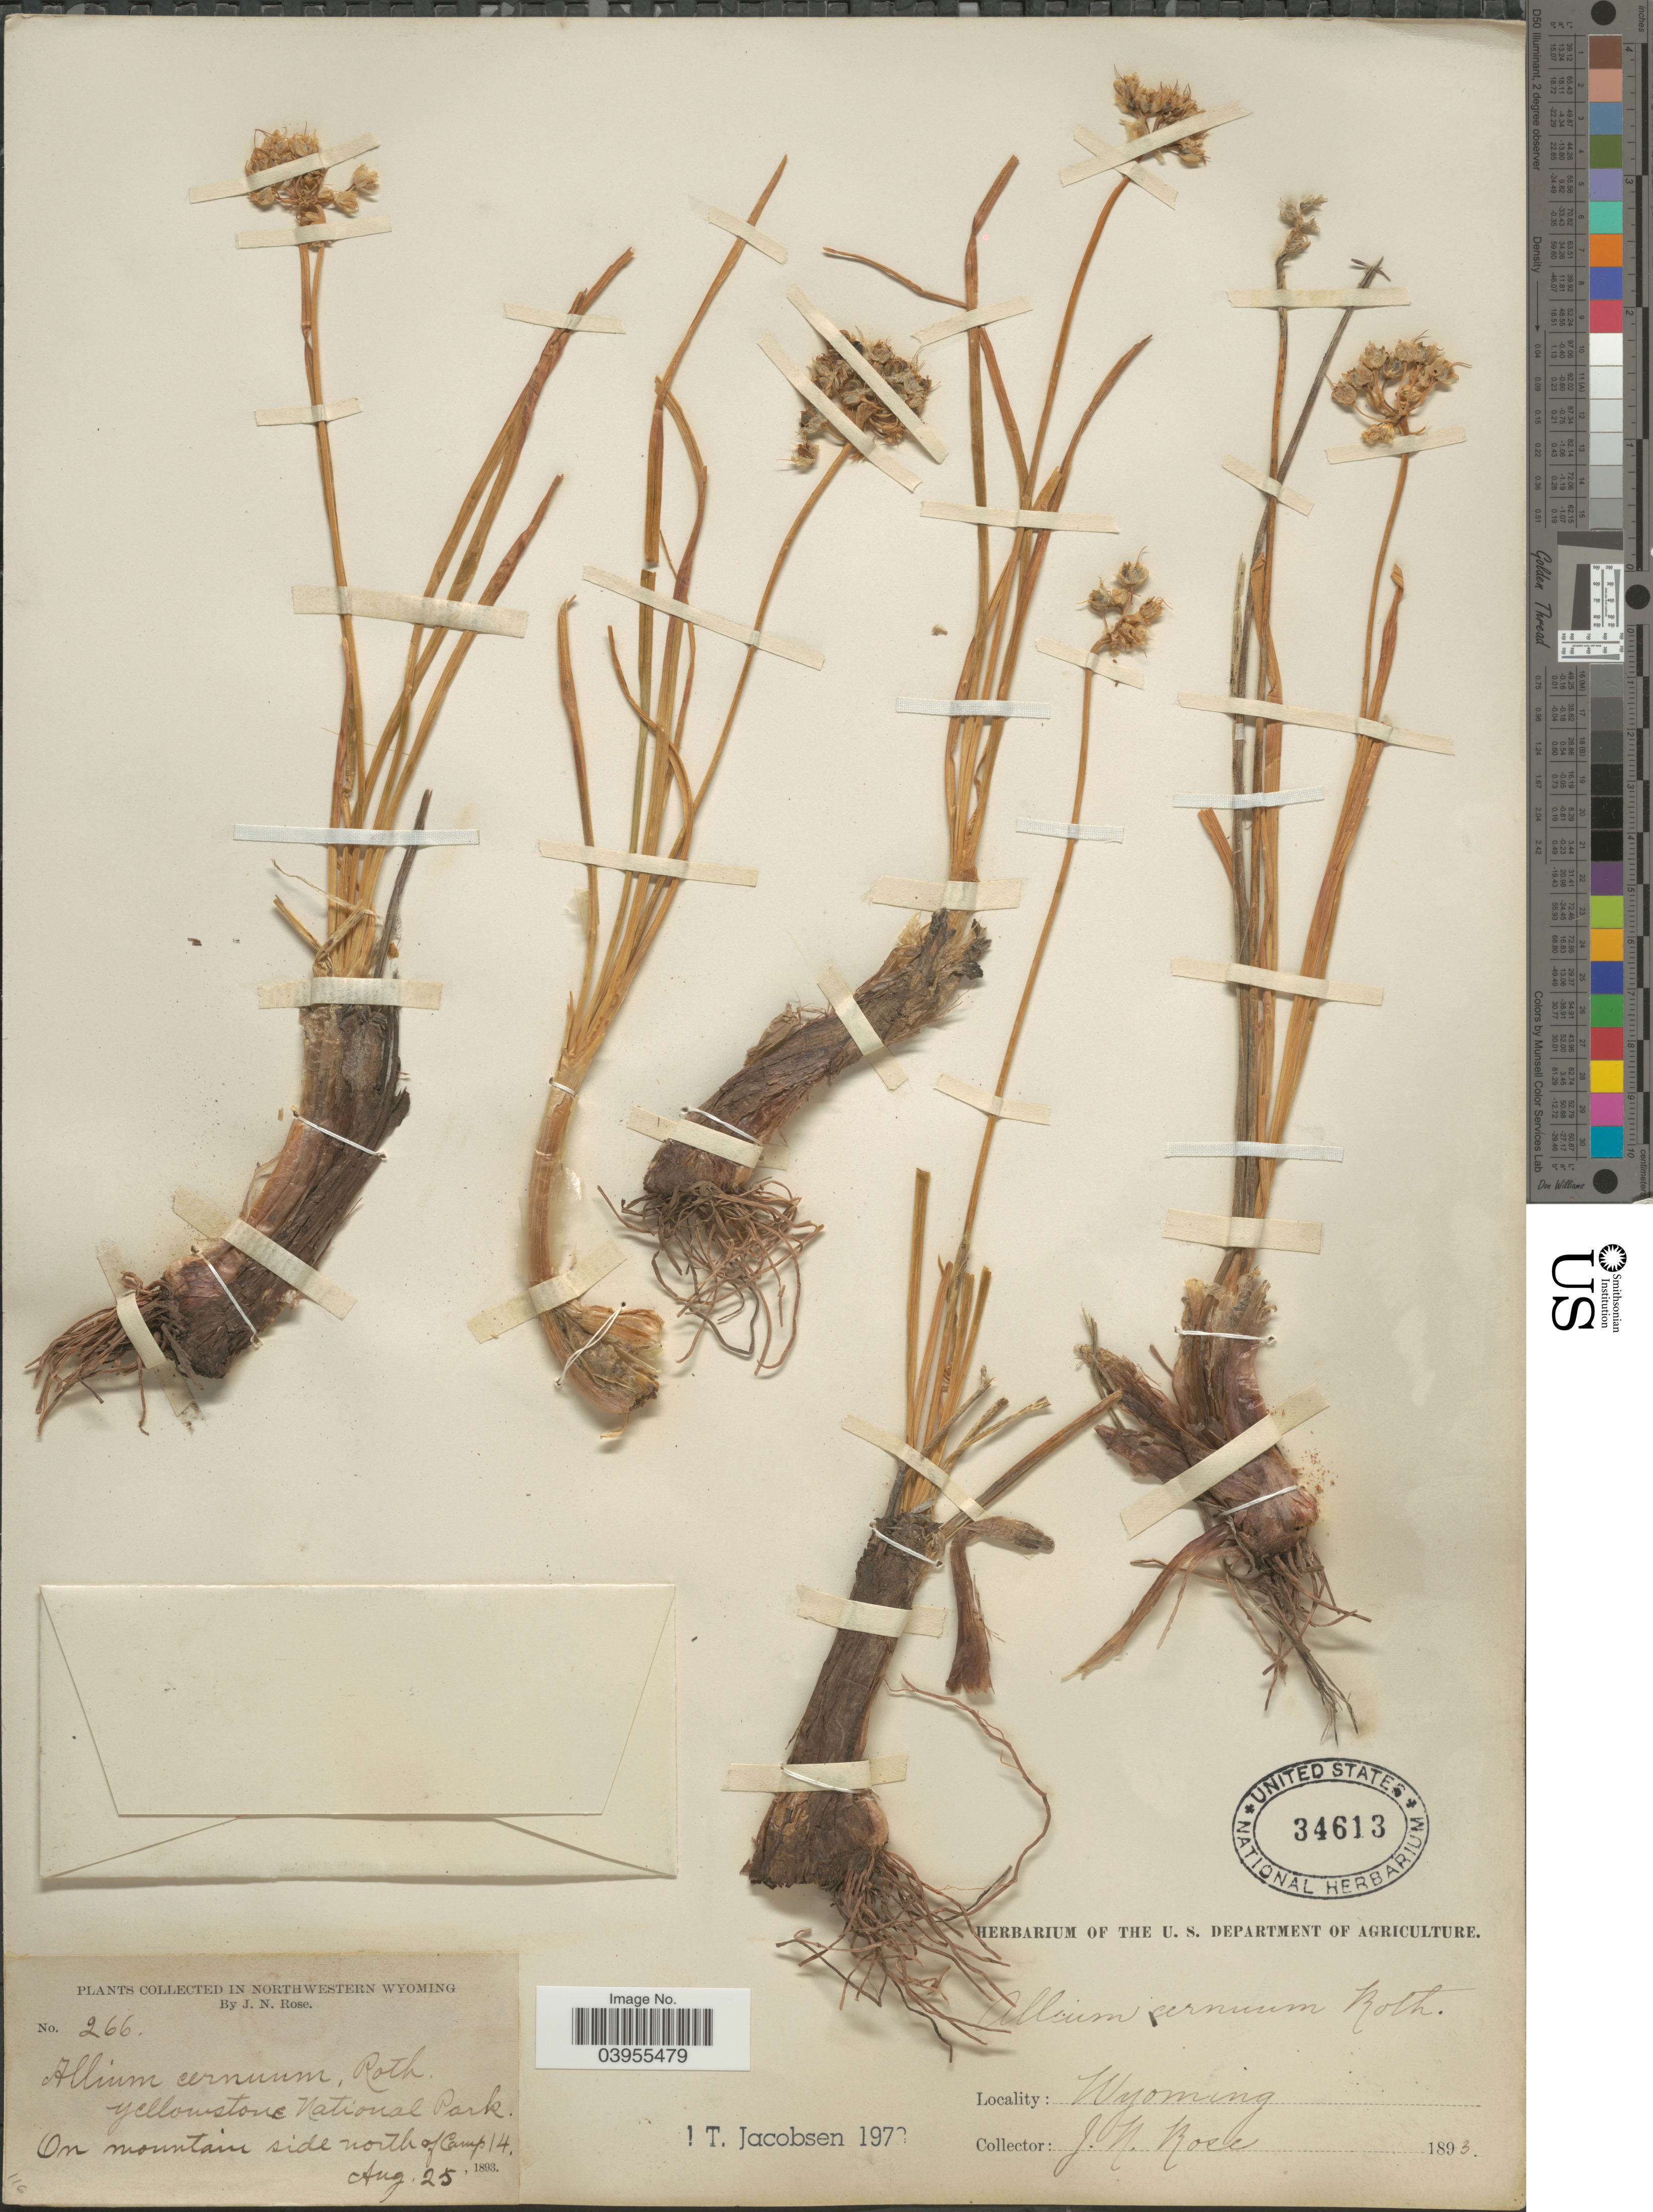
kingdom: Plantae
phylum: Tracheophyta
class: Liliopsida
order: Asparagales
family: Amaryllidaceae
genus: Allium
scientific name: Allium cernuum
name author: Roth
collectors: J. N. Rose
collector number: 266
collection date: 1893-08-25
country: United States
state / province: Wyoming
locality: Northwestern Wyoming. Yellowstone National Park. On mountain side north of Camp 14.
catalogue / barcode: US 34613